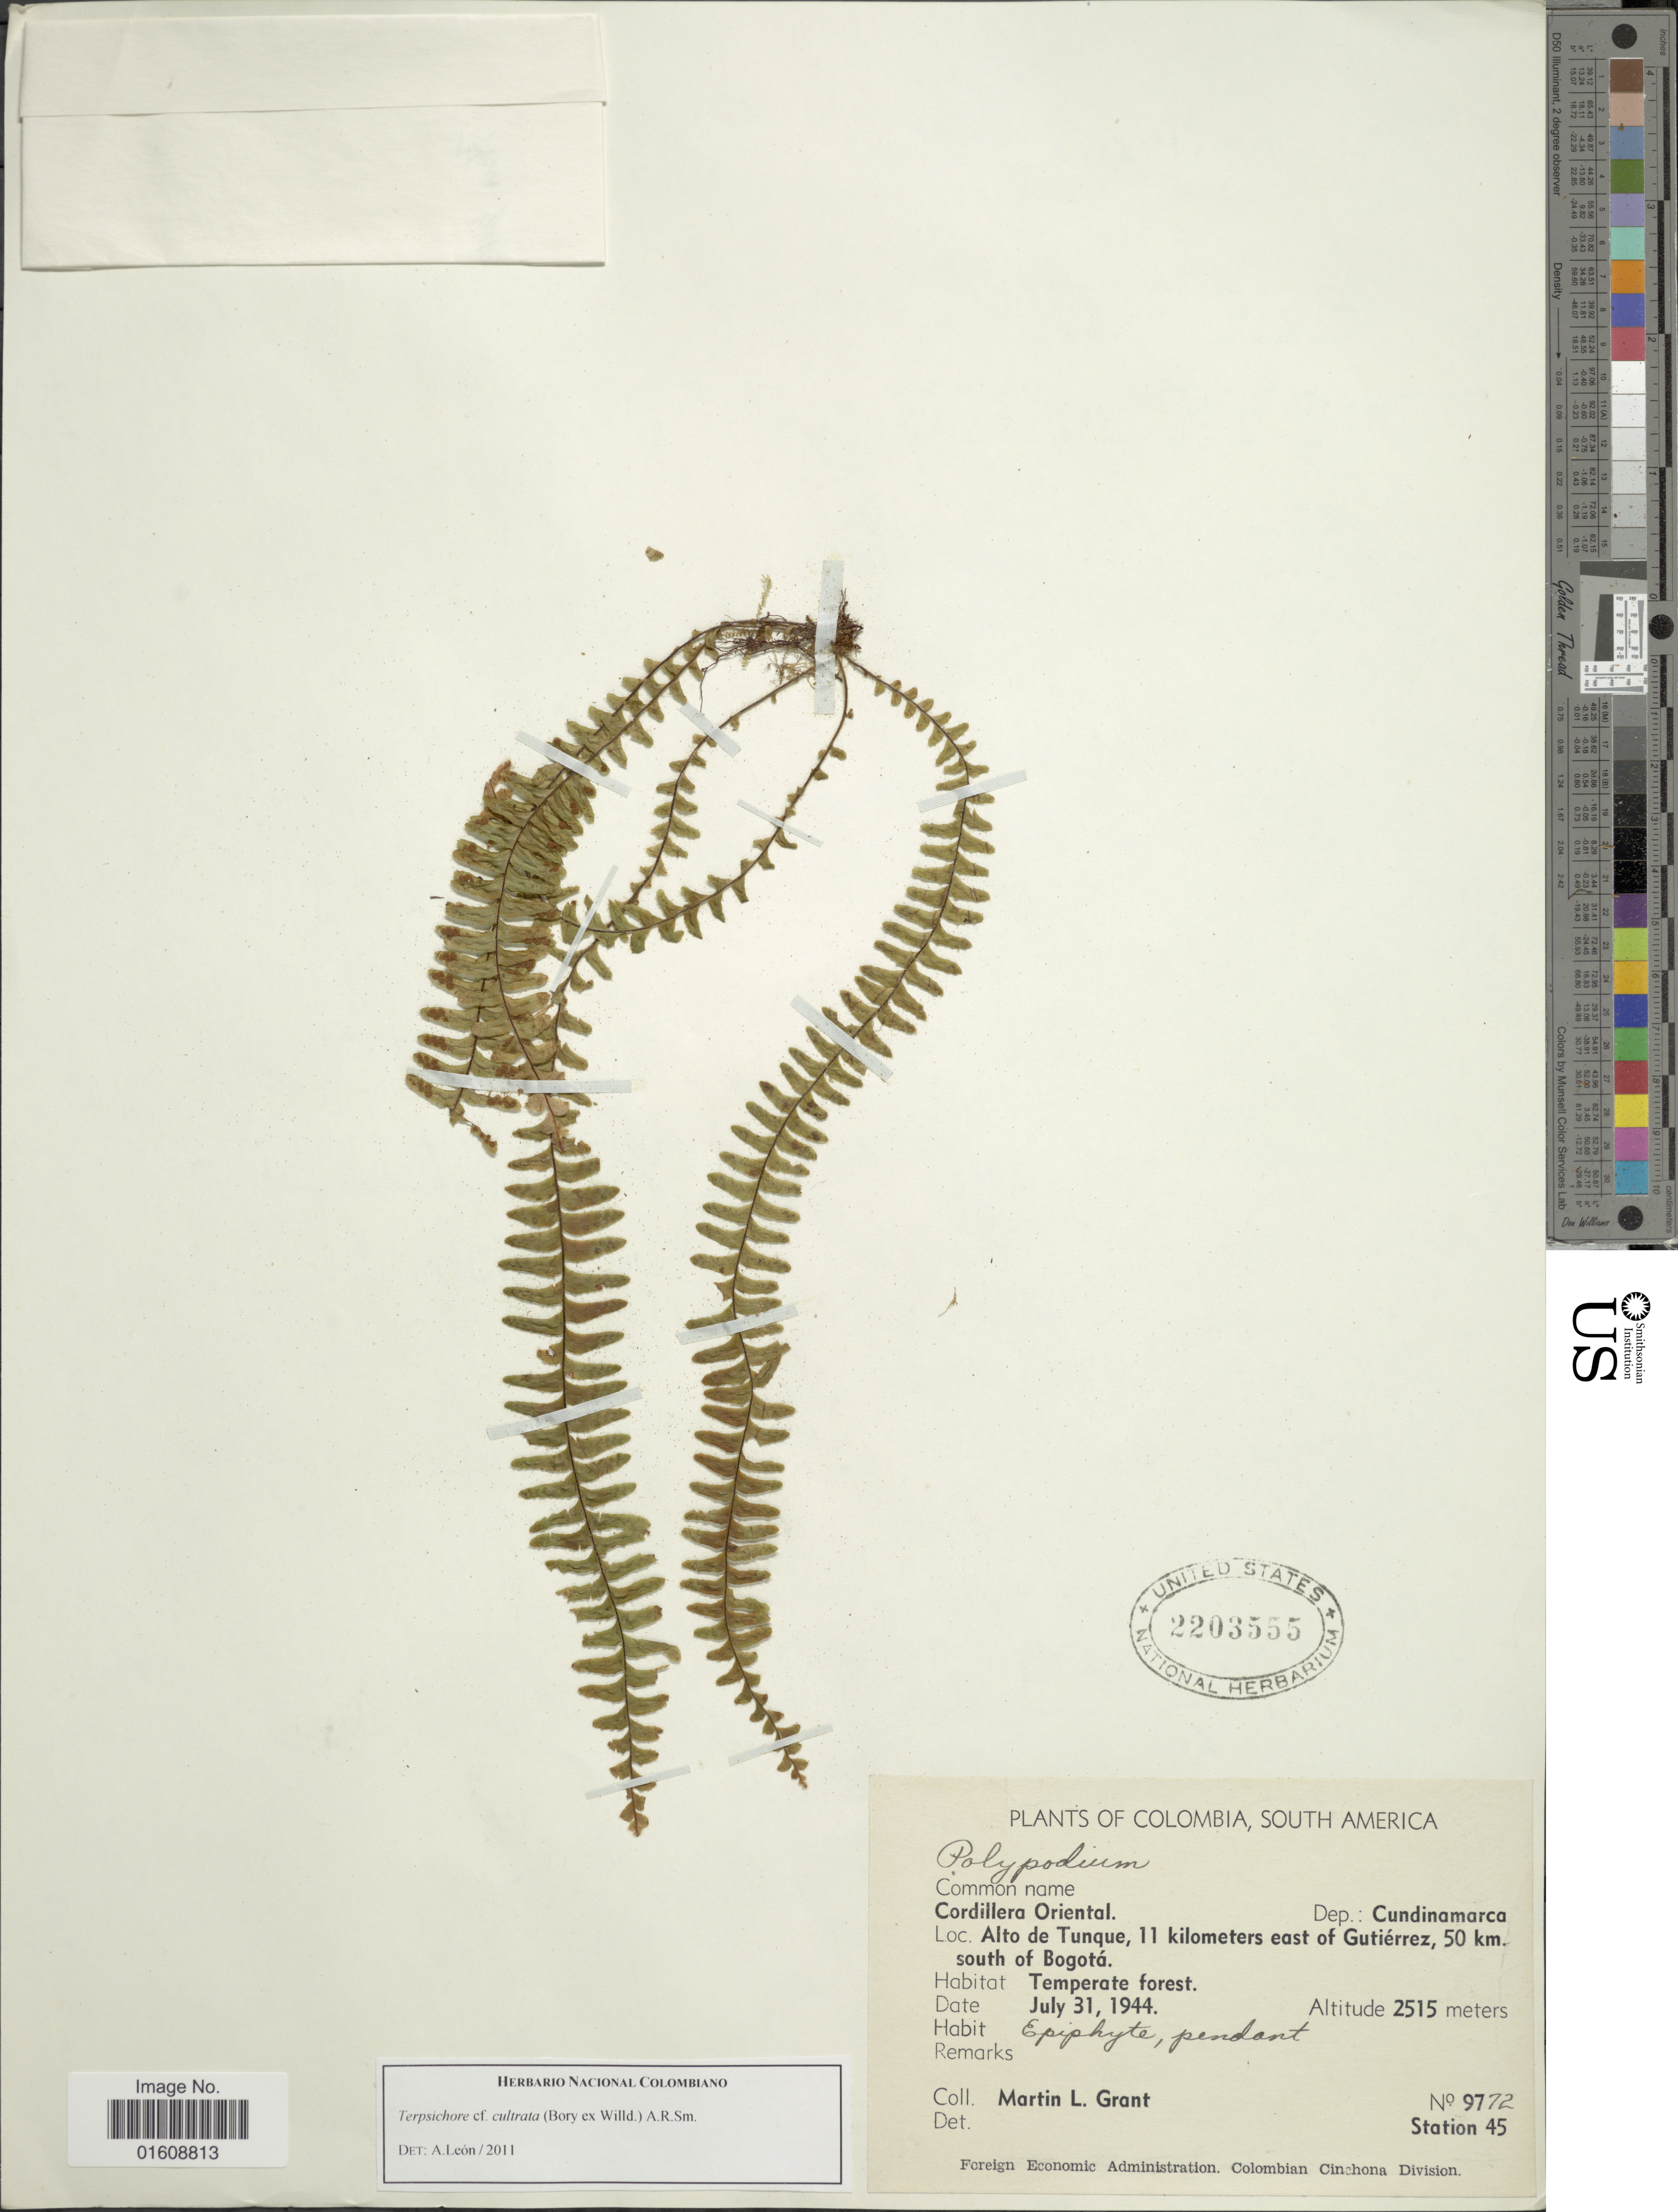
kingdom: Plantae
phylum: Tracheophyta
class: Polypodiopsida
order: Polypodiales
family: Polypodiaceae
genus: Alansmia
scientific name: Alansmia cultrata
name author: (Bory ex Willd.) Moguel & M. Kessler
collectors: M. L. Grant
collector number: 9772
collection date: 1944-07-31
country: Colombia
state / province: Cundinamarca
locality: Cordillera Oriental. Alto de Tunque, 11 kilometers east of Gutiérrez, 50 km. south of Bogotá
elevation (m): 2515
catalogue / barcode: US 2203555